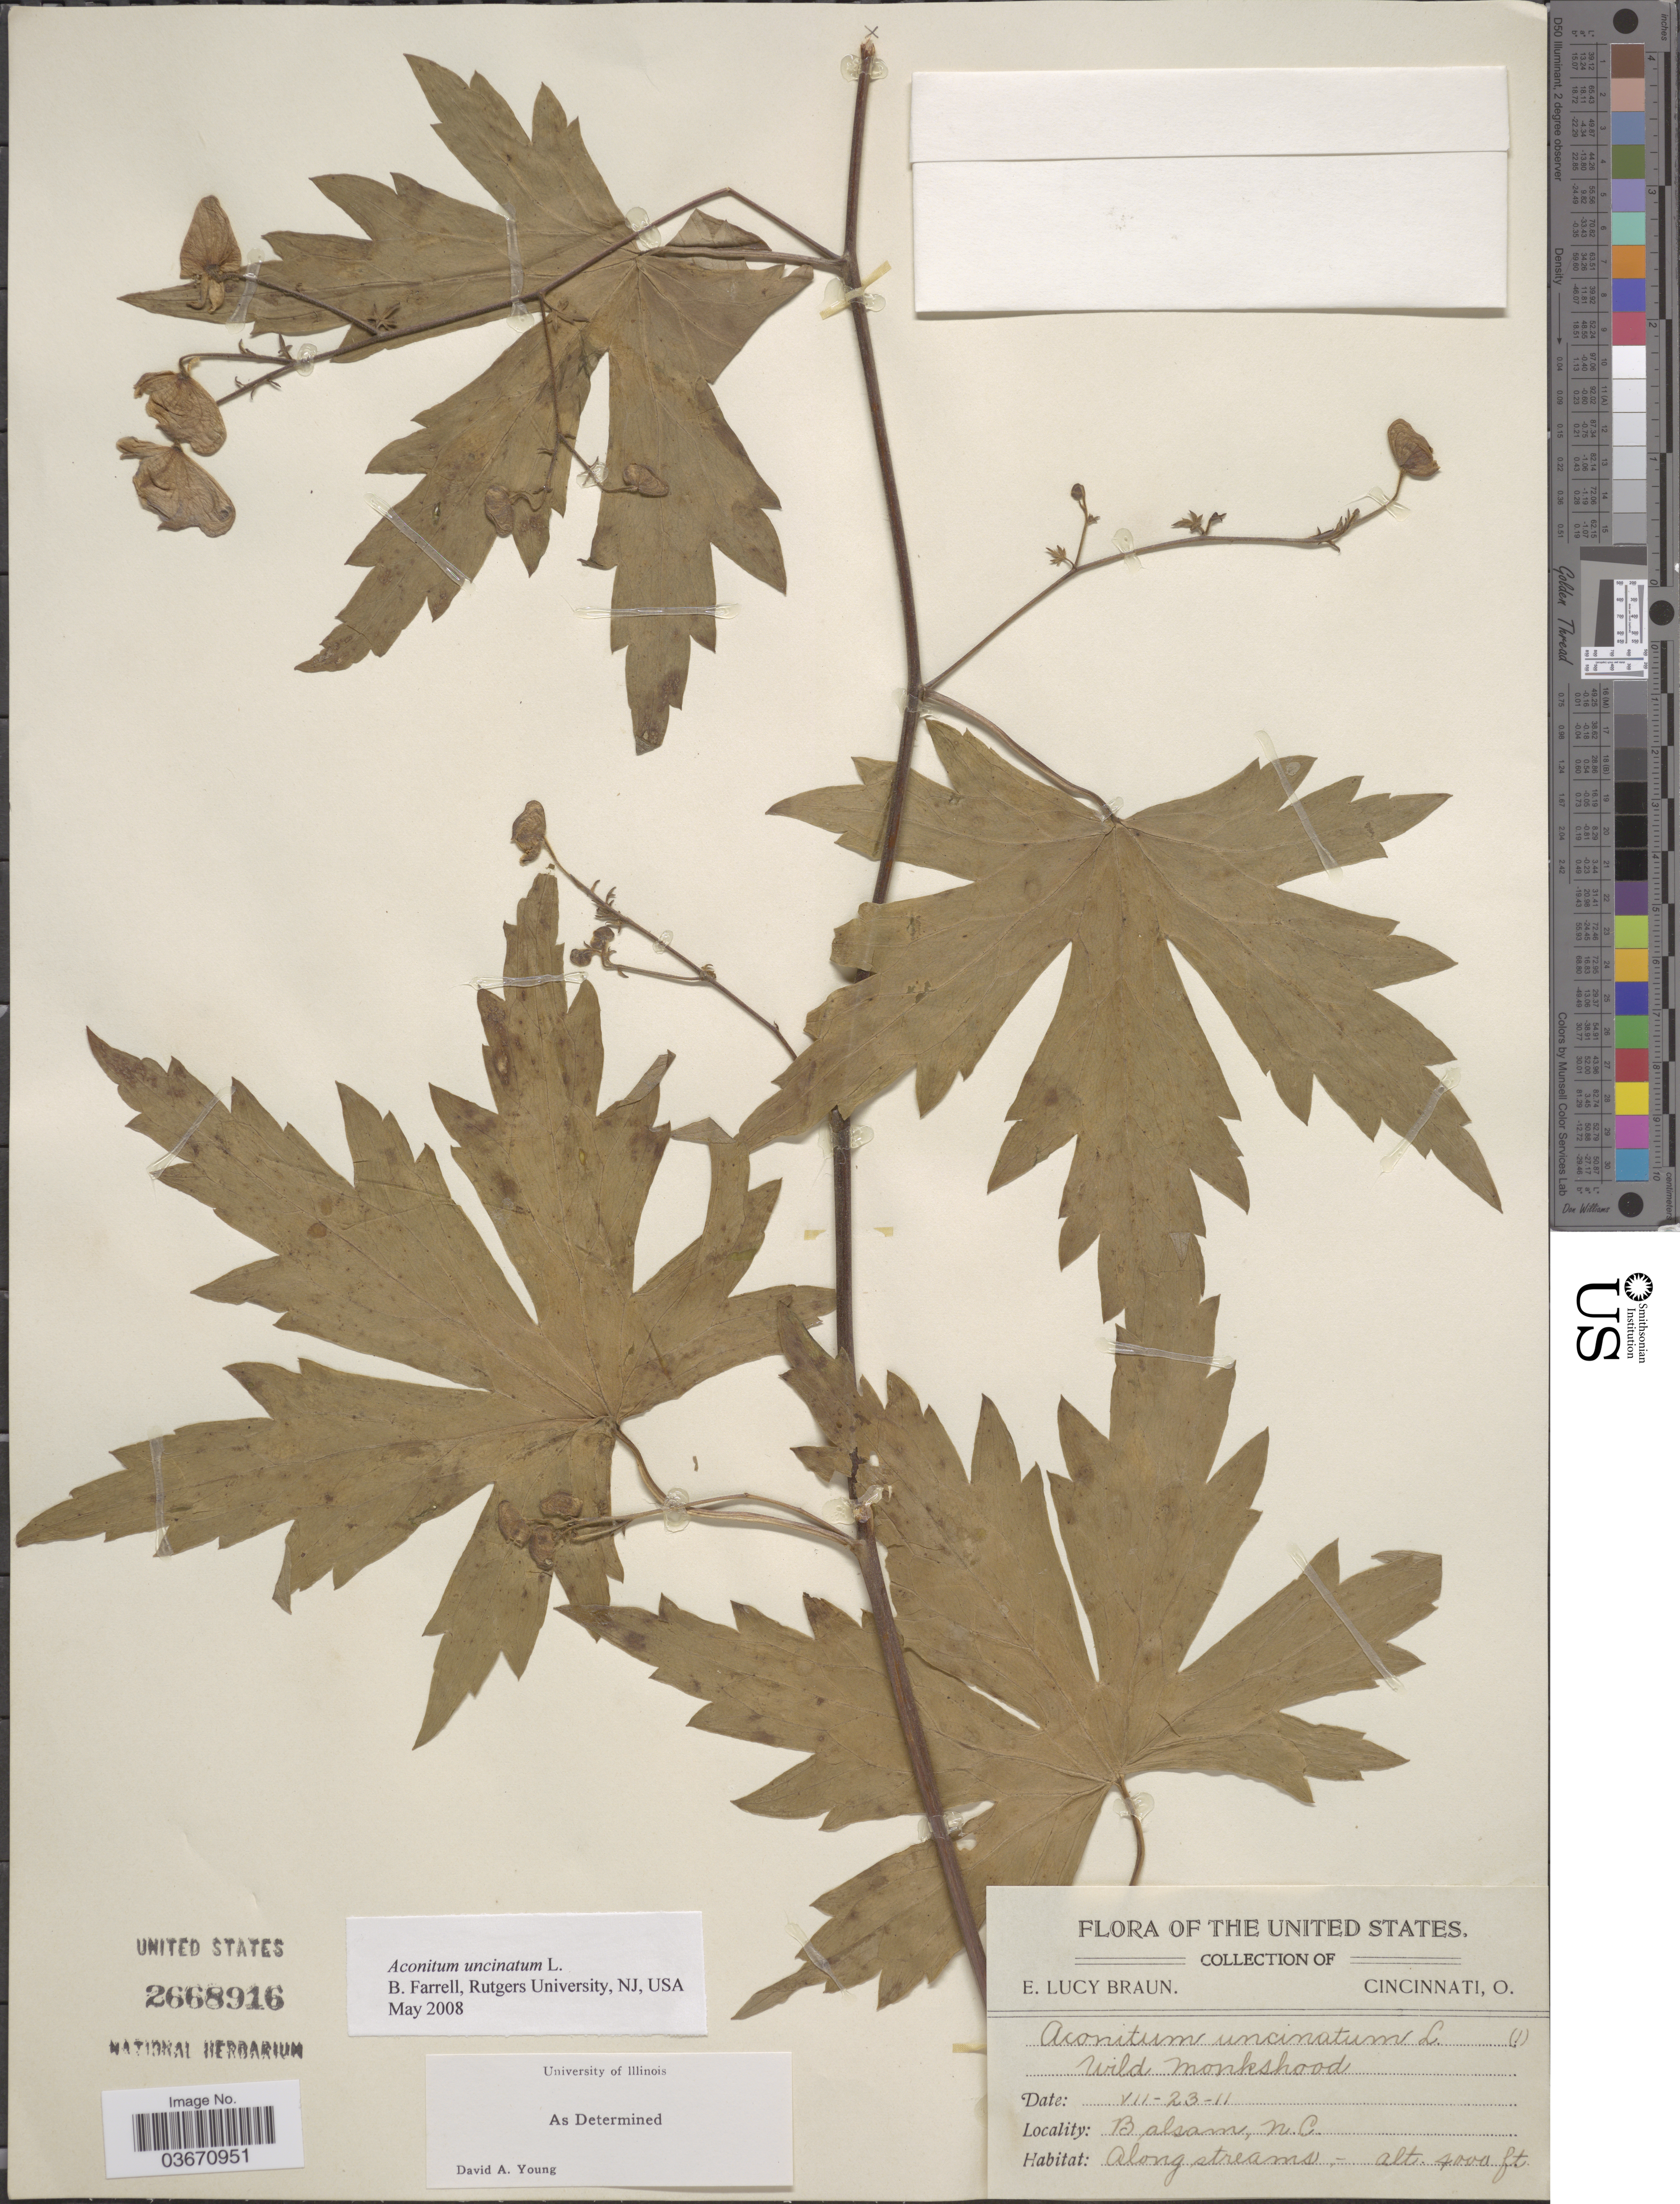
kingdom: Plantae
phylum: Tracheophyta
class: Magnoliopsida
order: Ranunculales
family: Ranunculaceae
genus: Aconitum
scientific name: Aconitum uncinatum subsp. muticum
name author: (DC.) Hardin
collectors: E. L. Braun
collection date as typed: Transcribed d/m/y: 23/7/11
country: United States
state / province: North Carolina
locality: Balsam.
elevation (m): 1219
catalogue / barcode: US 2668916